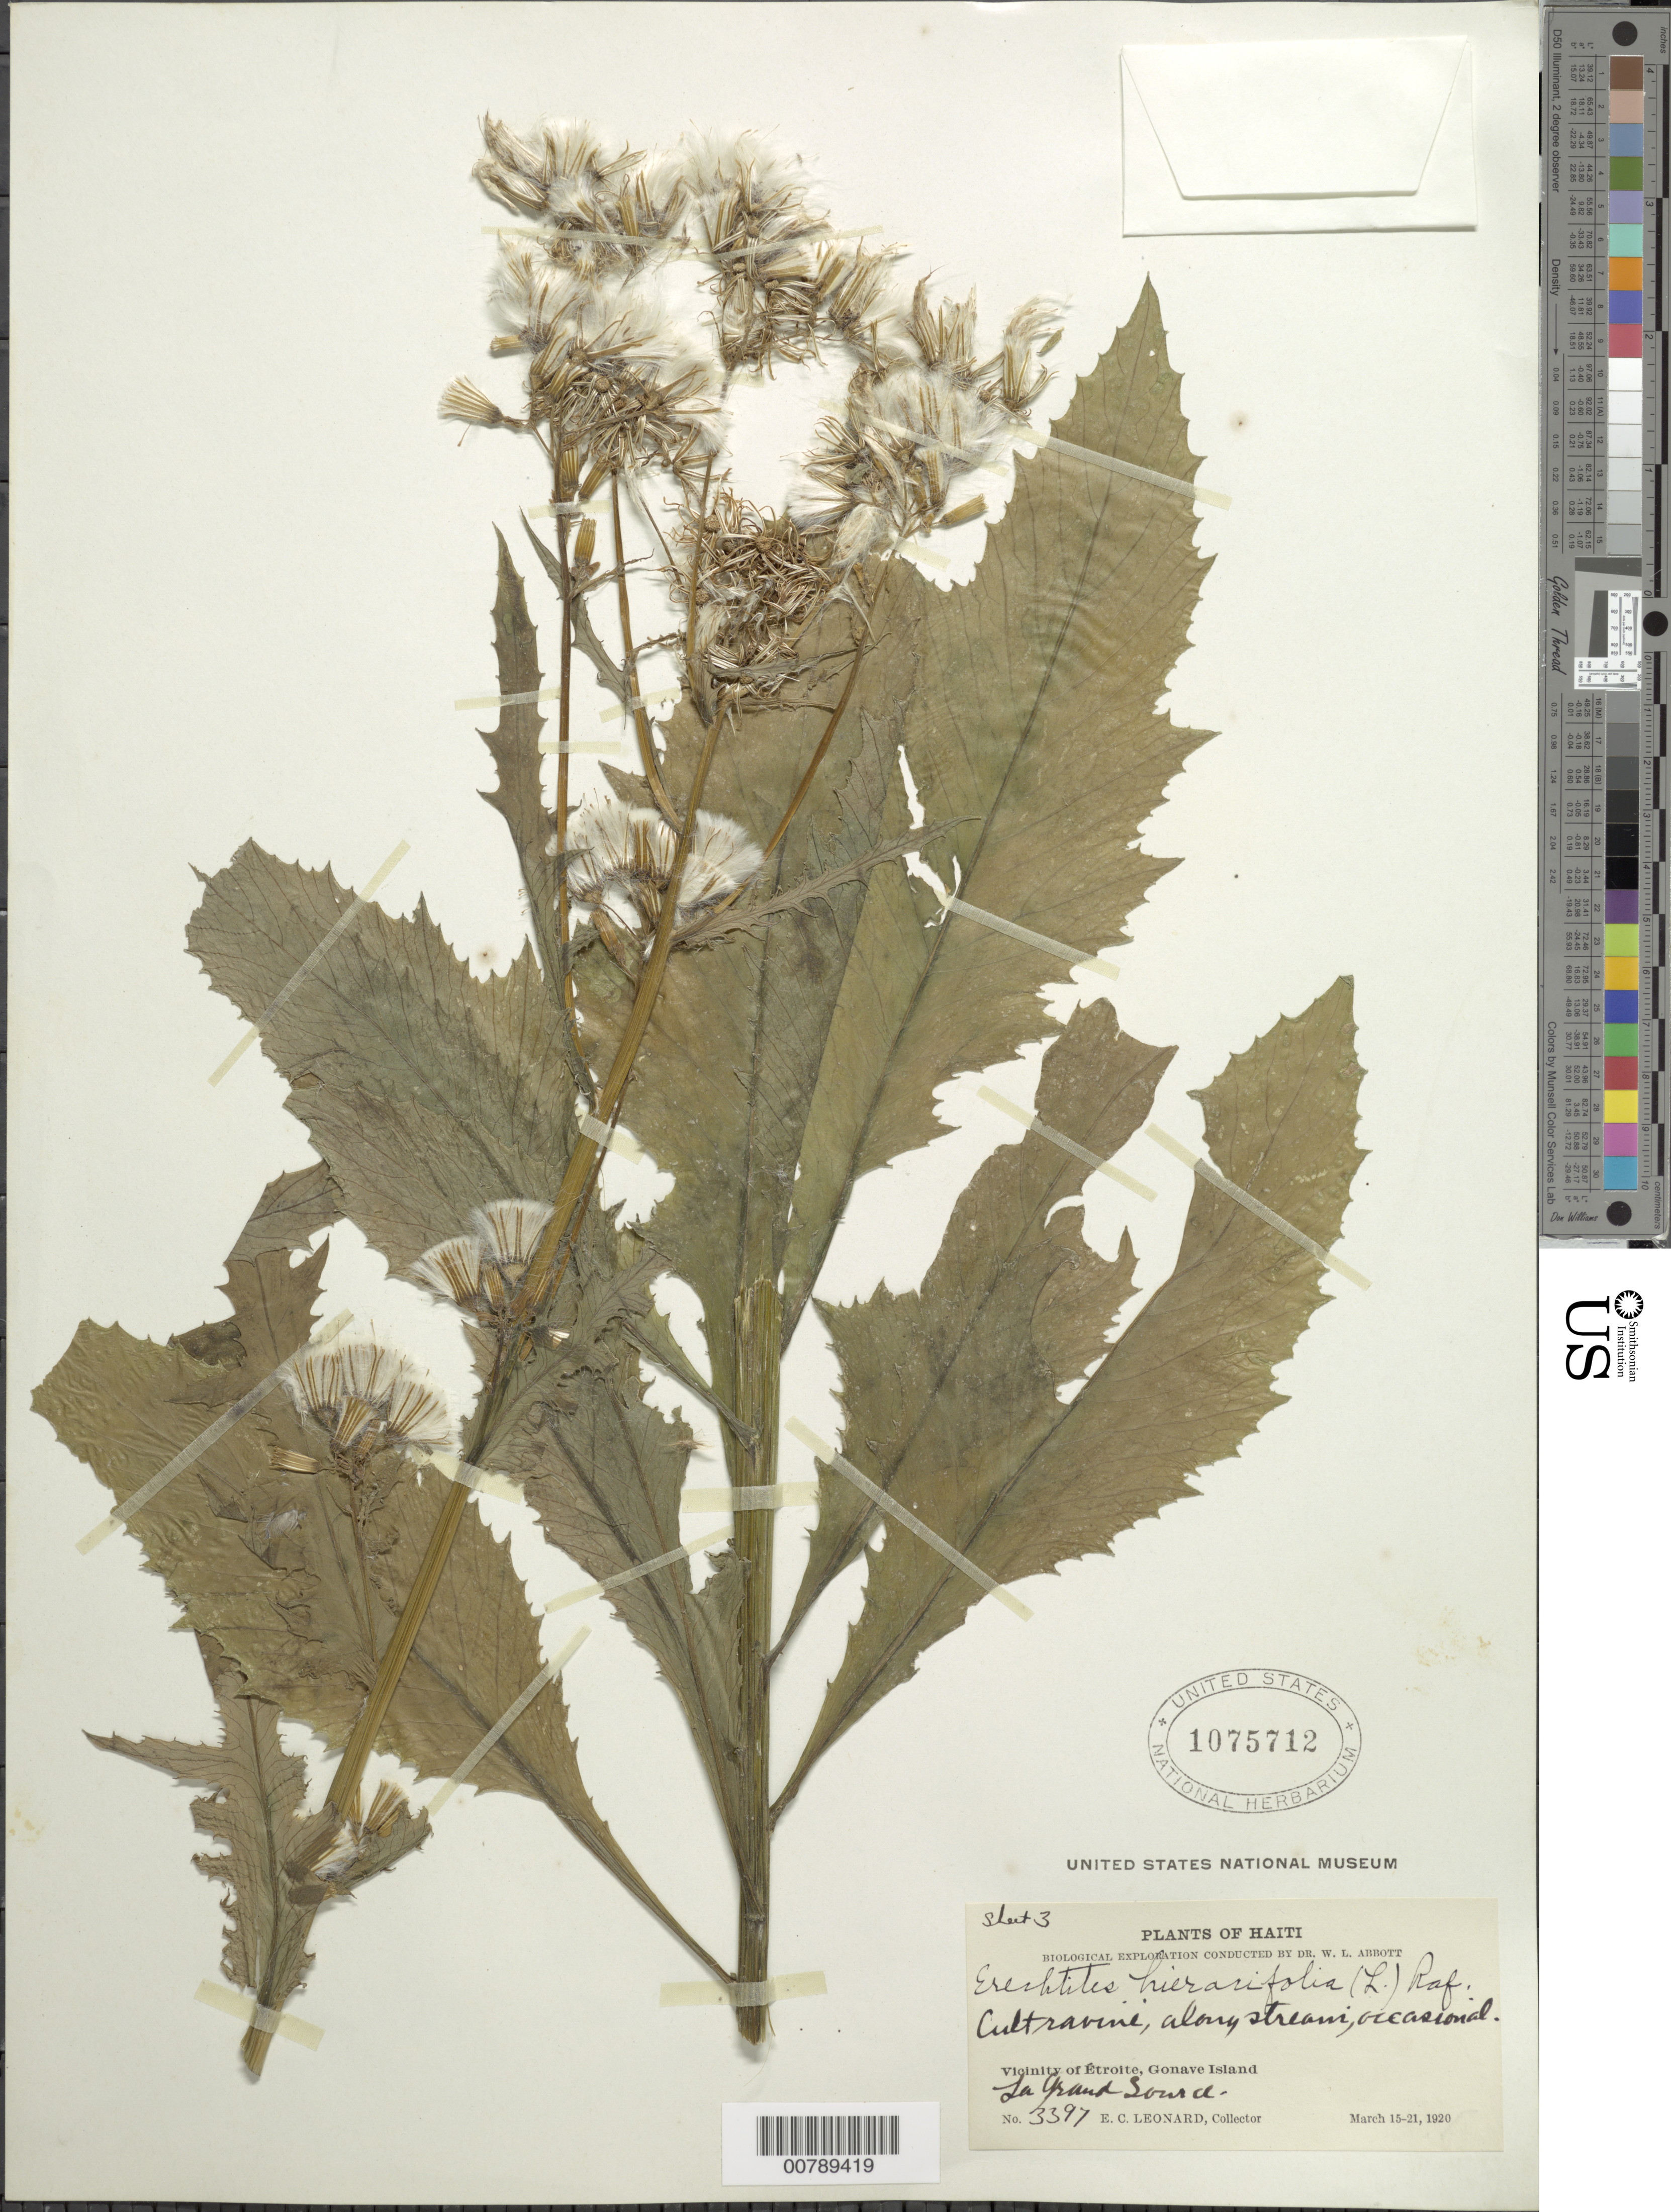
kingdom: Plantae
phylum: Tracheophyta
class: Magnoliopsida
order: Asterales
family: Asteraceae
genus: Erechtites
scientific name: Erechtites hieraciifolius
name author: (L.) Raf. ex DC.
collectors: E. C. Leonard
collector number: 3397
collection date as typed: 15 Mar 1920 to 21 Mar 1920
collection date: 1920-03-15/1920-03-21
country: Haiti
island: Hispaniola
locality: Cultivated ravine, along stream. Vicinity of Étroite, Gonave island. La Grand Source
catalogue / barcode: US 1075712